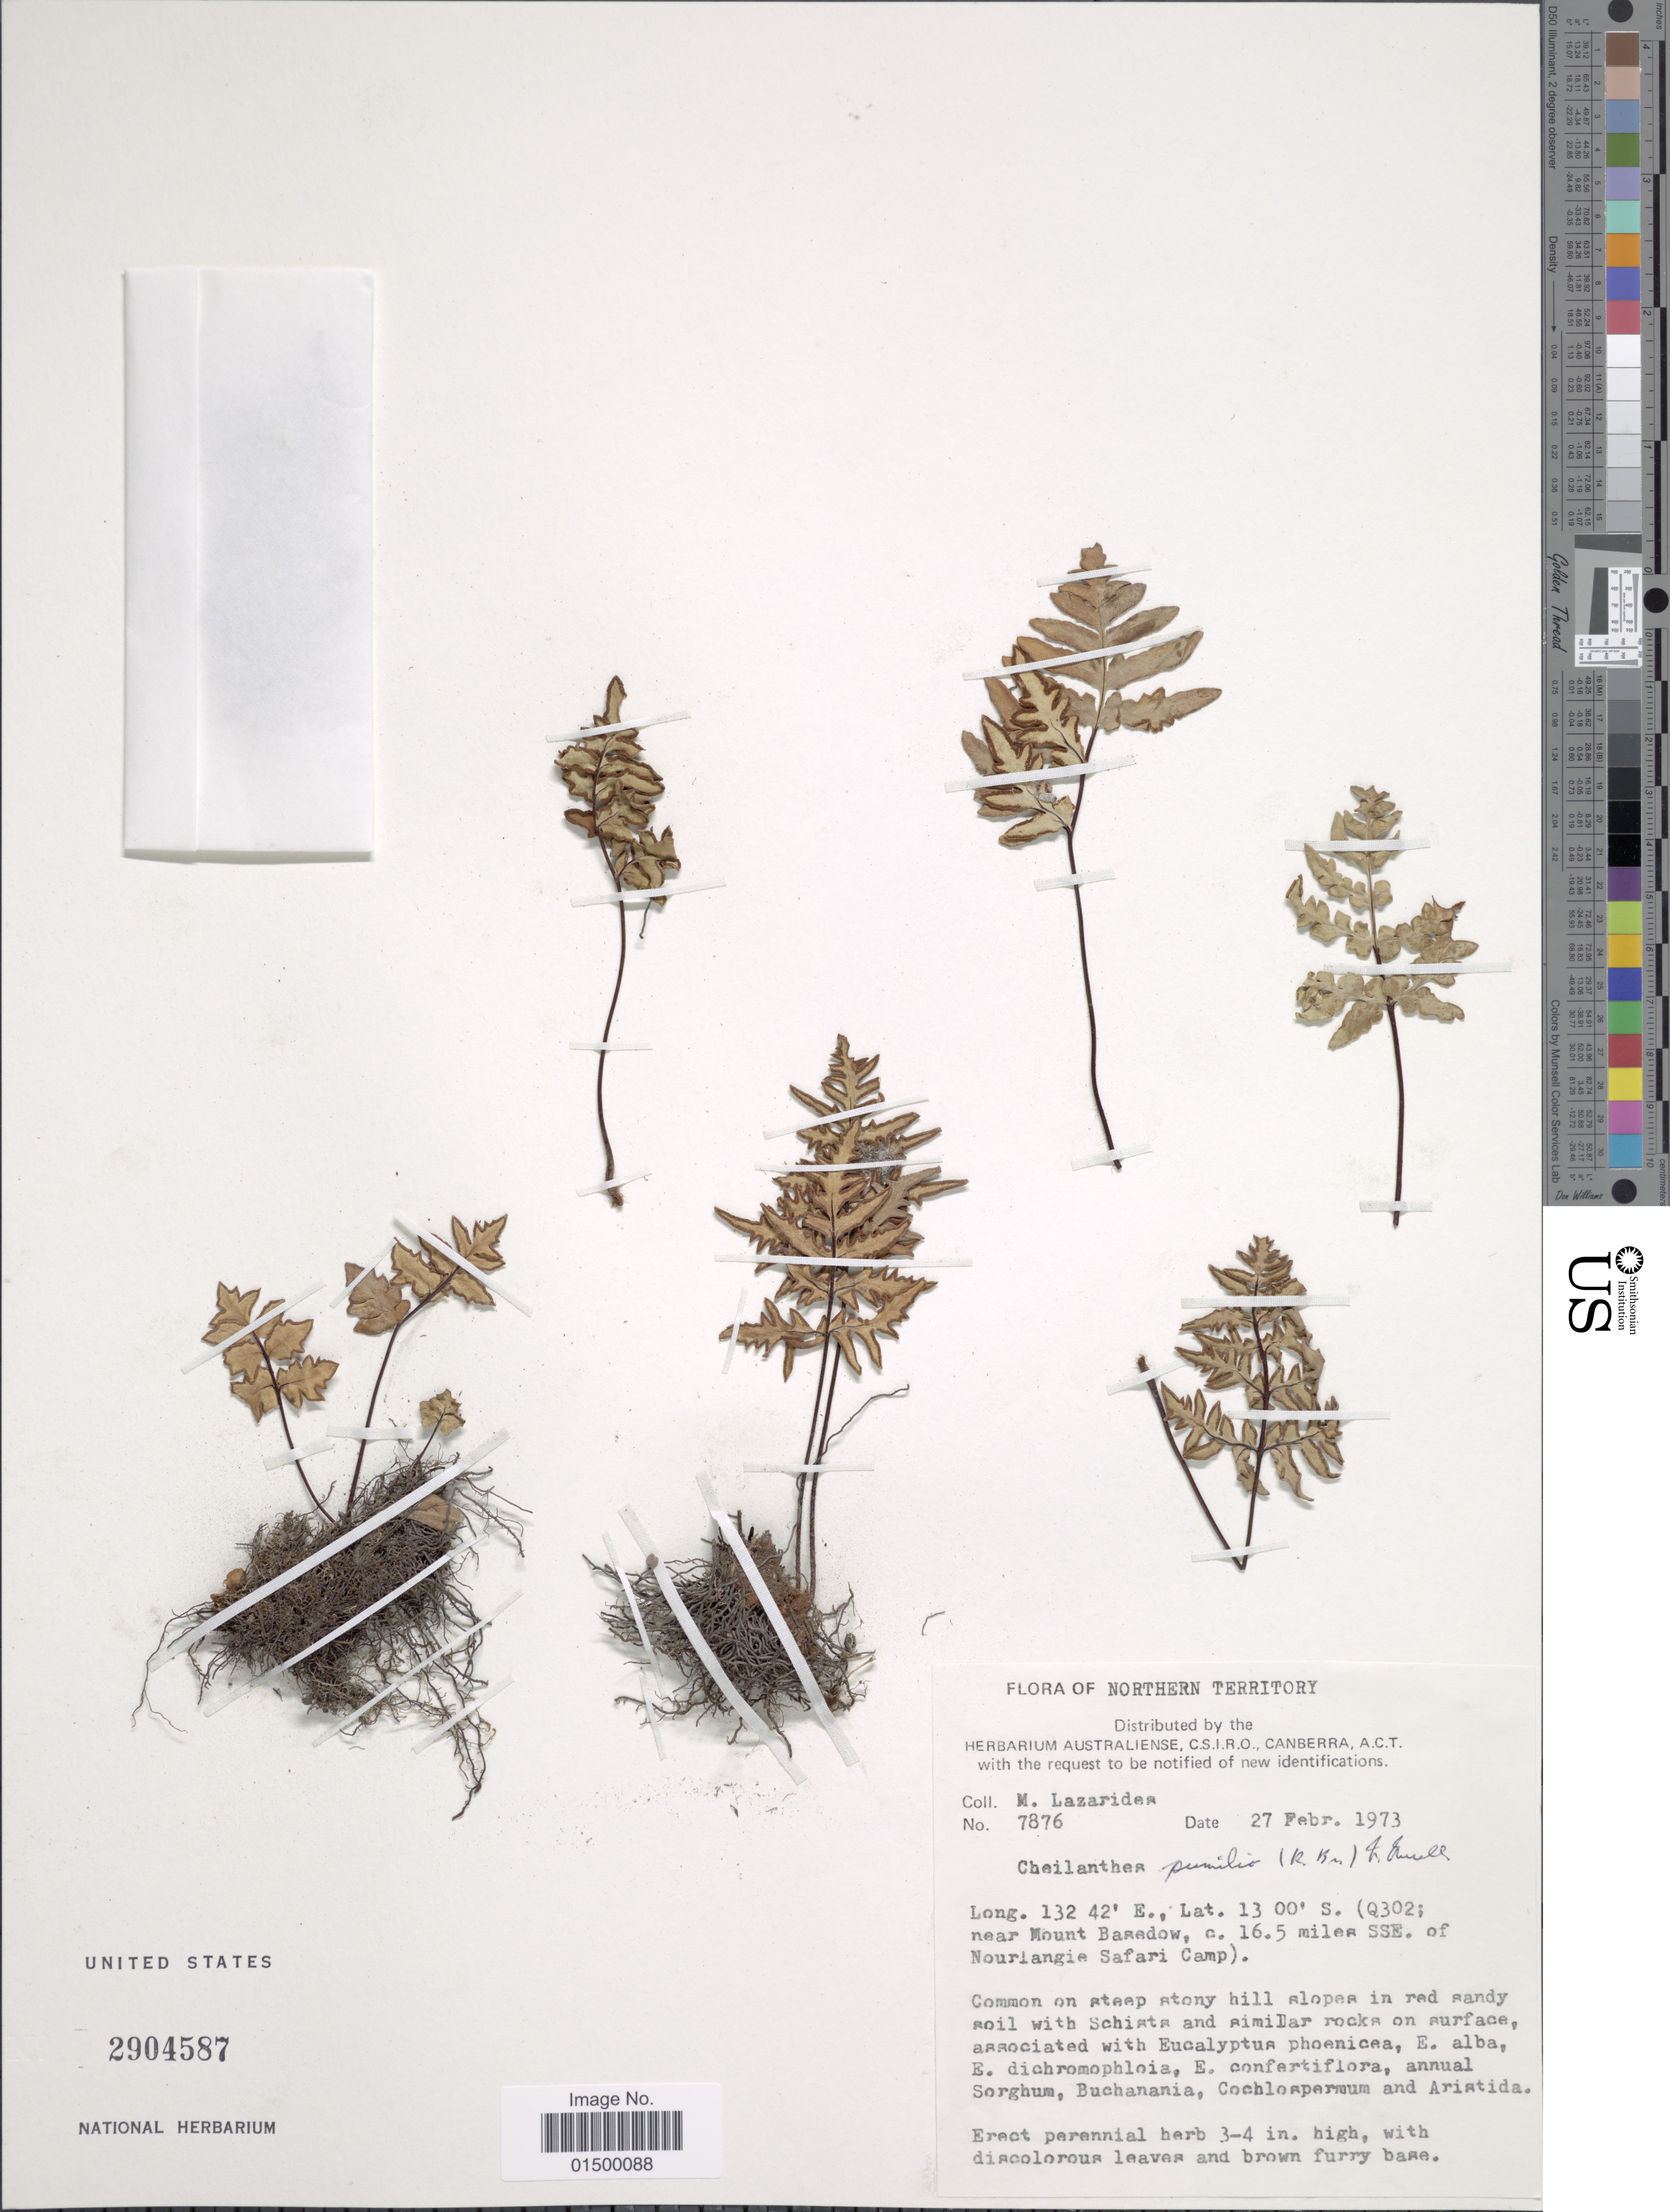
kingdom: Plantae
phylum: Tracheophyta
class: Polypodiopsida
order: Polypodiales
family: Pteridaceae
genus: Cheilanthes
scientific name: Cheilanthes praetermissa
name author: D.L. Jones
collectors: M. Lazarides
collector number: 7876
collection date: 1973-02-27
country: Australia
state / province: Northern Territory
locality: Northern Territory. (Q302; near Mount Basedow, c. 16.5 miles SSE. of Nourlangie Safari Camp).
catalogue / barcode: US 2904587